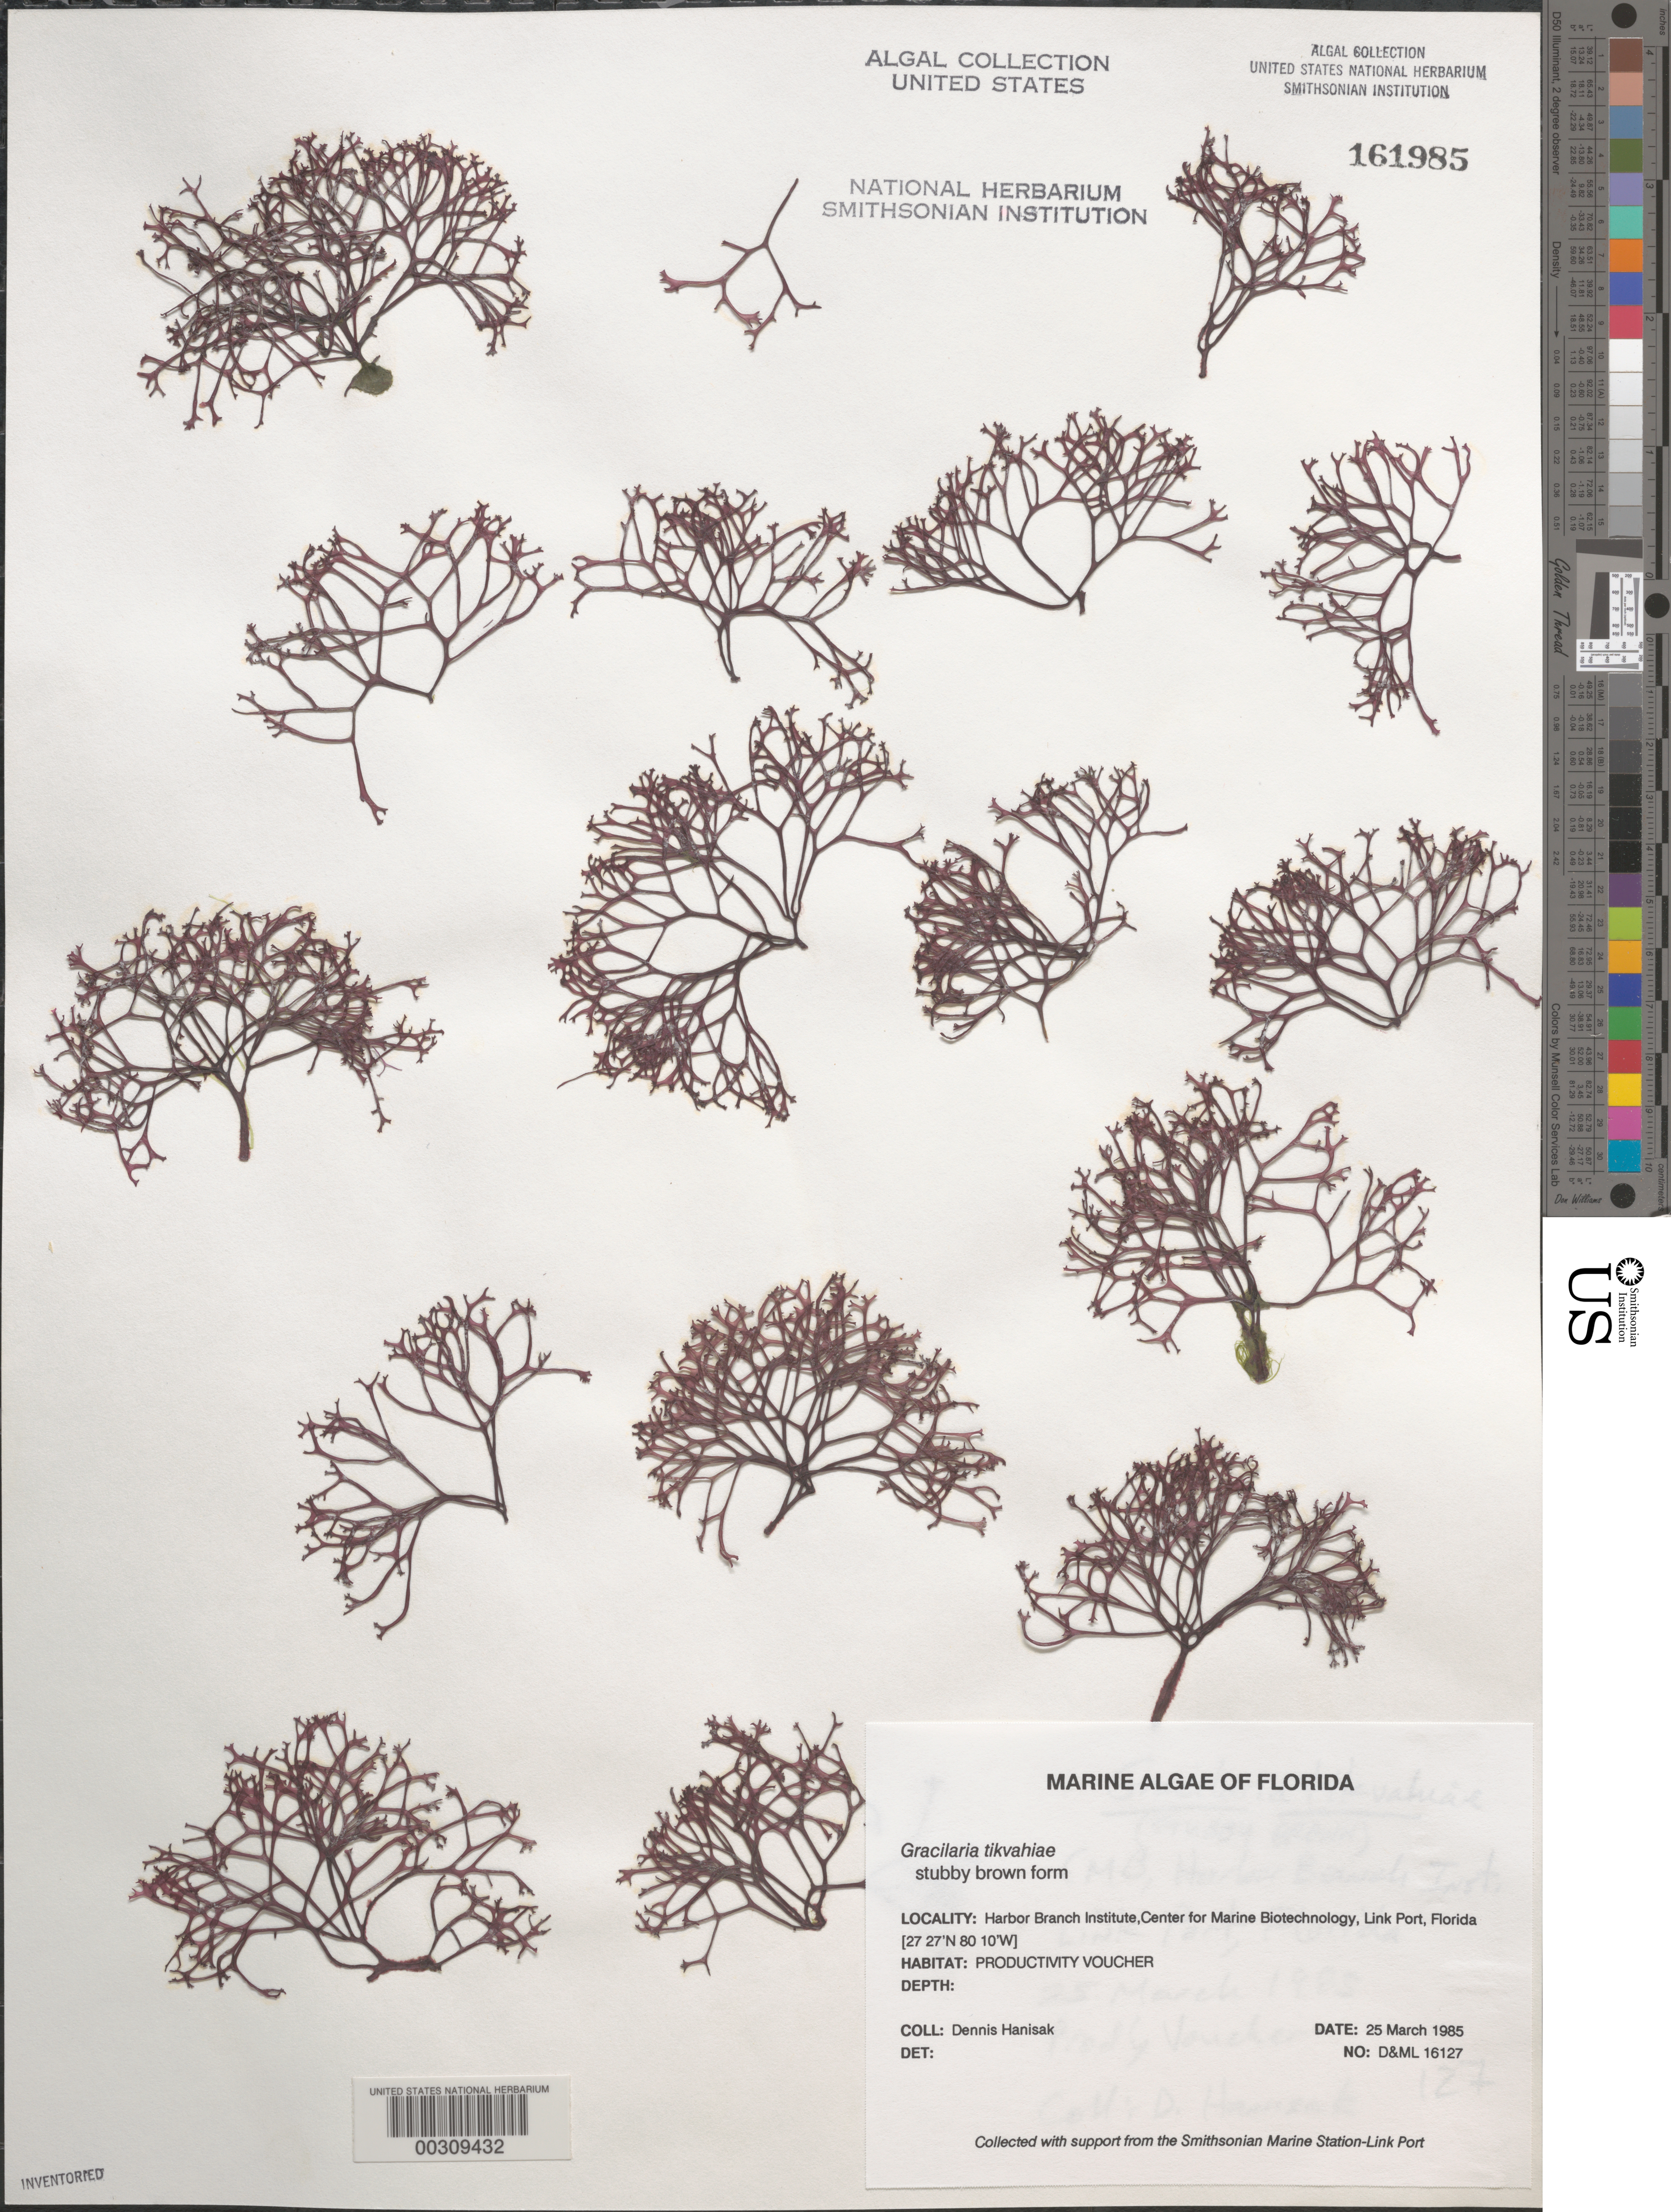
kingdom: Plantae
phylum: Rhodophyta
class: Florideophyceae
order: Gracilariales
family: Gracilariaceae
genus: Gracilaria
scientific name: Gracilaria tikvahiae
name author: McLachlan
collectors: M. Hanisak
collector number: D&ML 16127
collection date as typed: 25 Mar 1985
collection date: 1985-03-25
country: United States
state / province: Florida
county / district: Saint Lucie County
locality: Harbor Branch Oceanographic Institutue, Center for Marine Biotechnology, Link Port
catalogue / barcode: US 161985